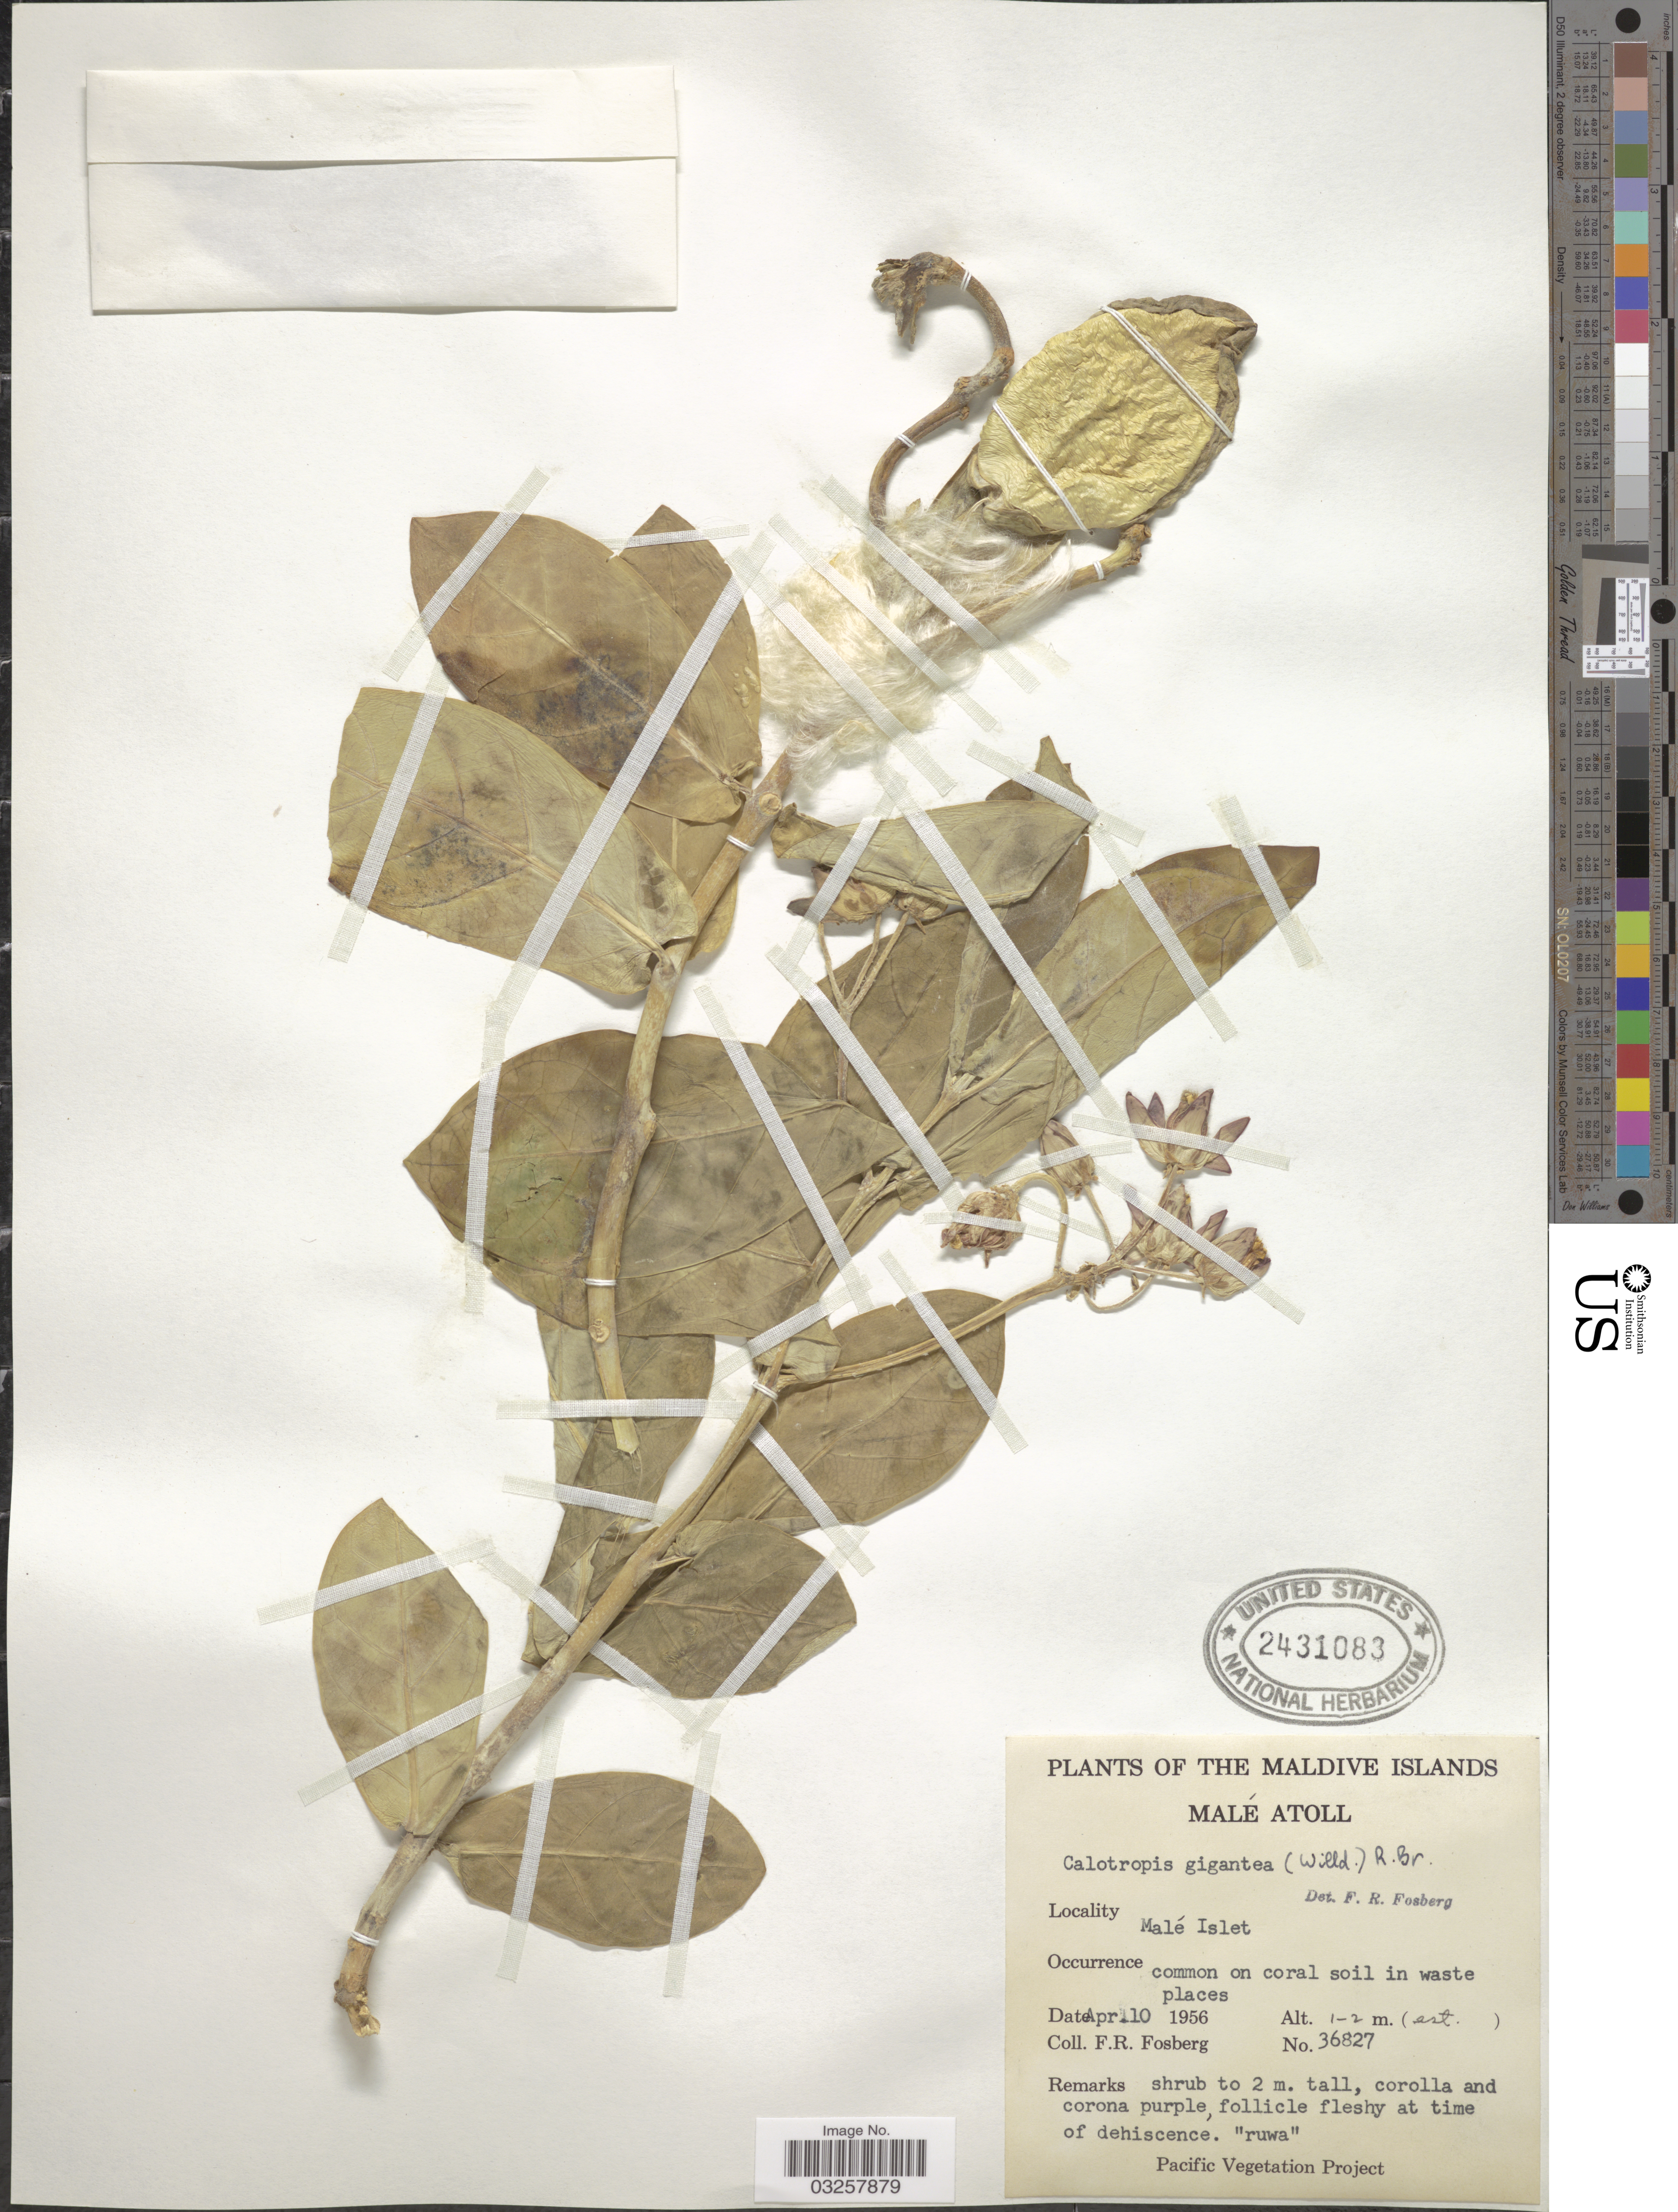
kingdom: Plantae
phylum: Tracheophyta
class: Magnoliopsida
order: Gentianales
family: Apocynaceae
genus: Calotropis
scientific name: Calotropis gigantea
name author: (L.) W.T. Aiton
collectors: F. R. Fosberg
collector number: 36827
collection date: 1956-04-10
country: Maldive Islands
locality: Malé Atoll. Malé Islet.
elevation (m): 1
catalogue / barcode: US 2431083